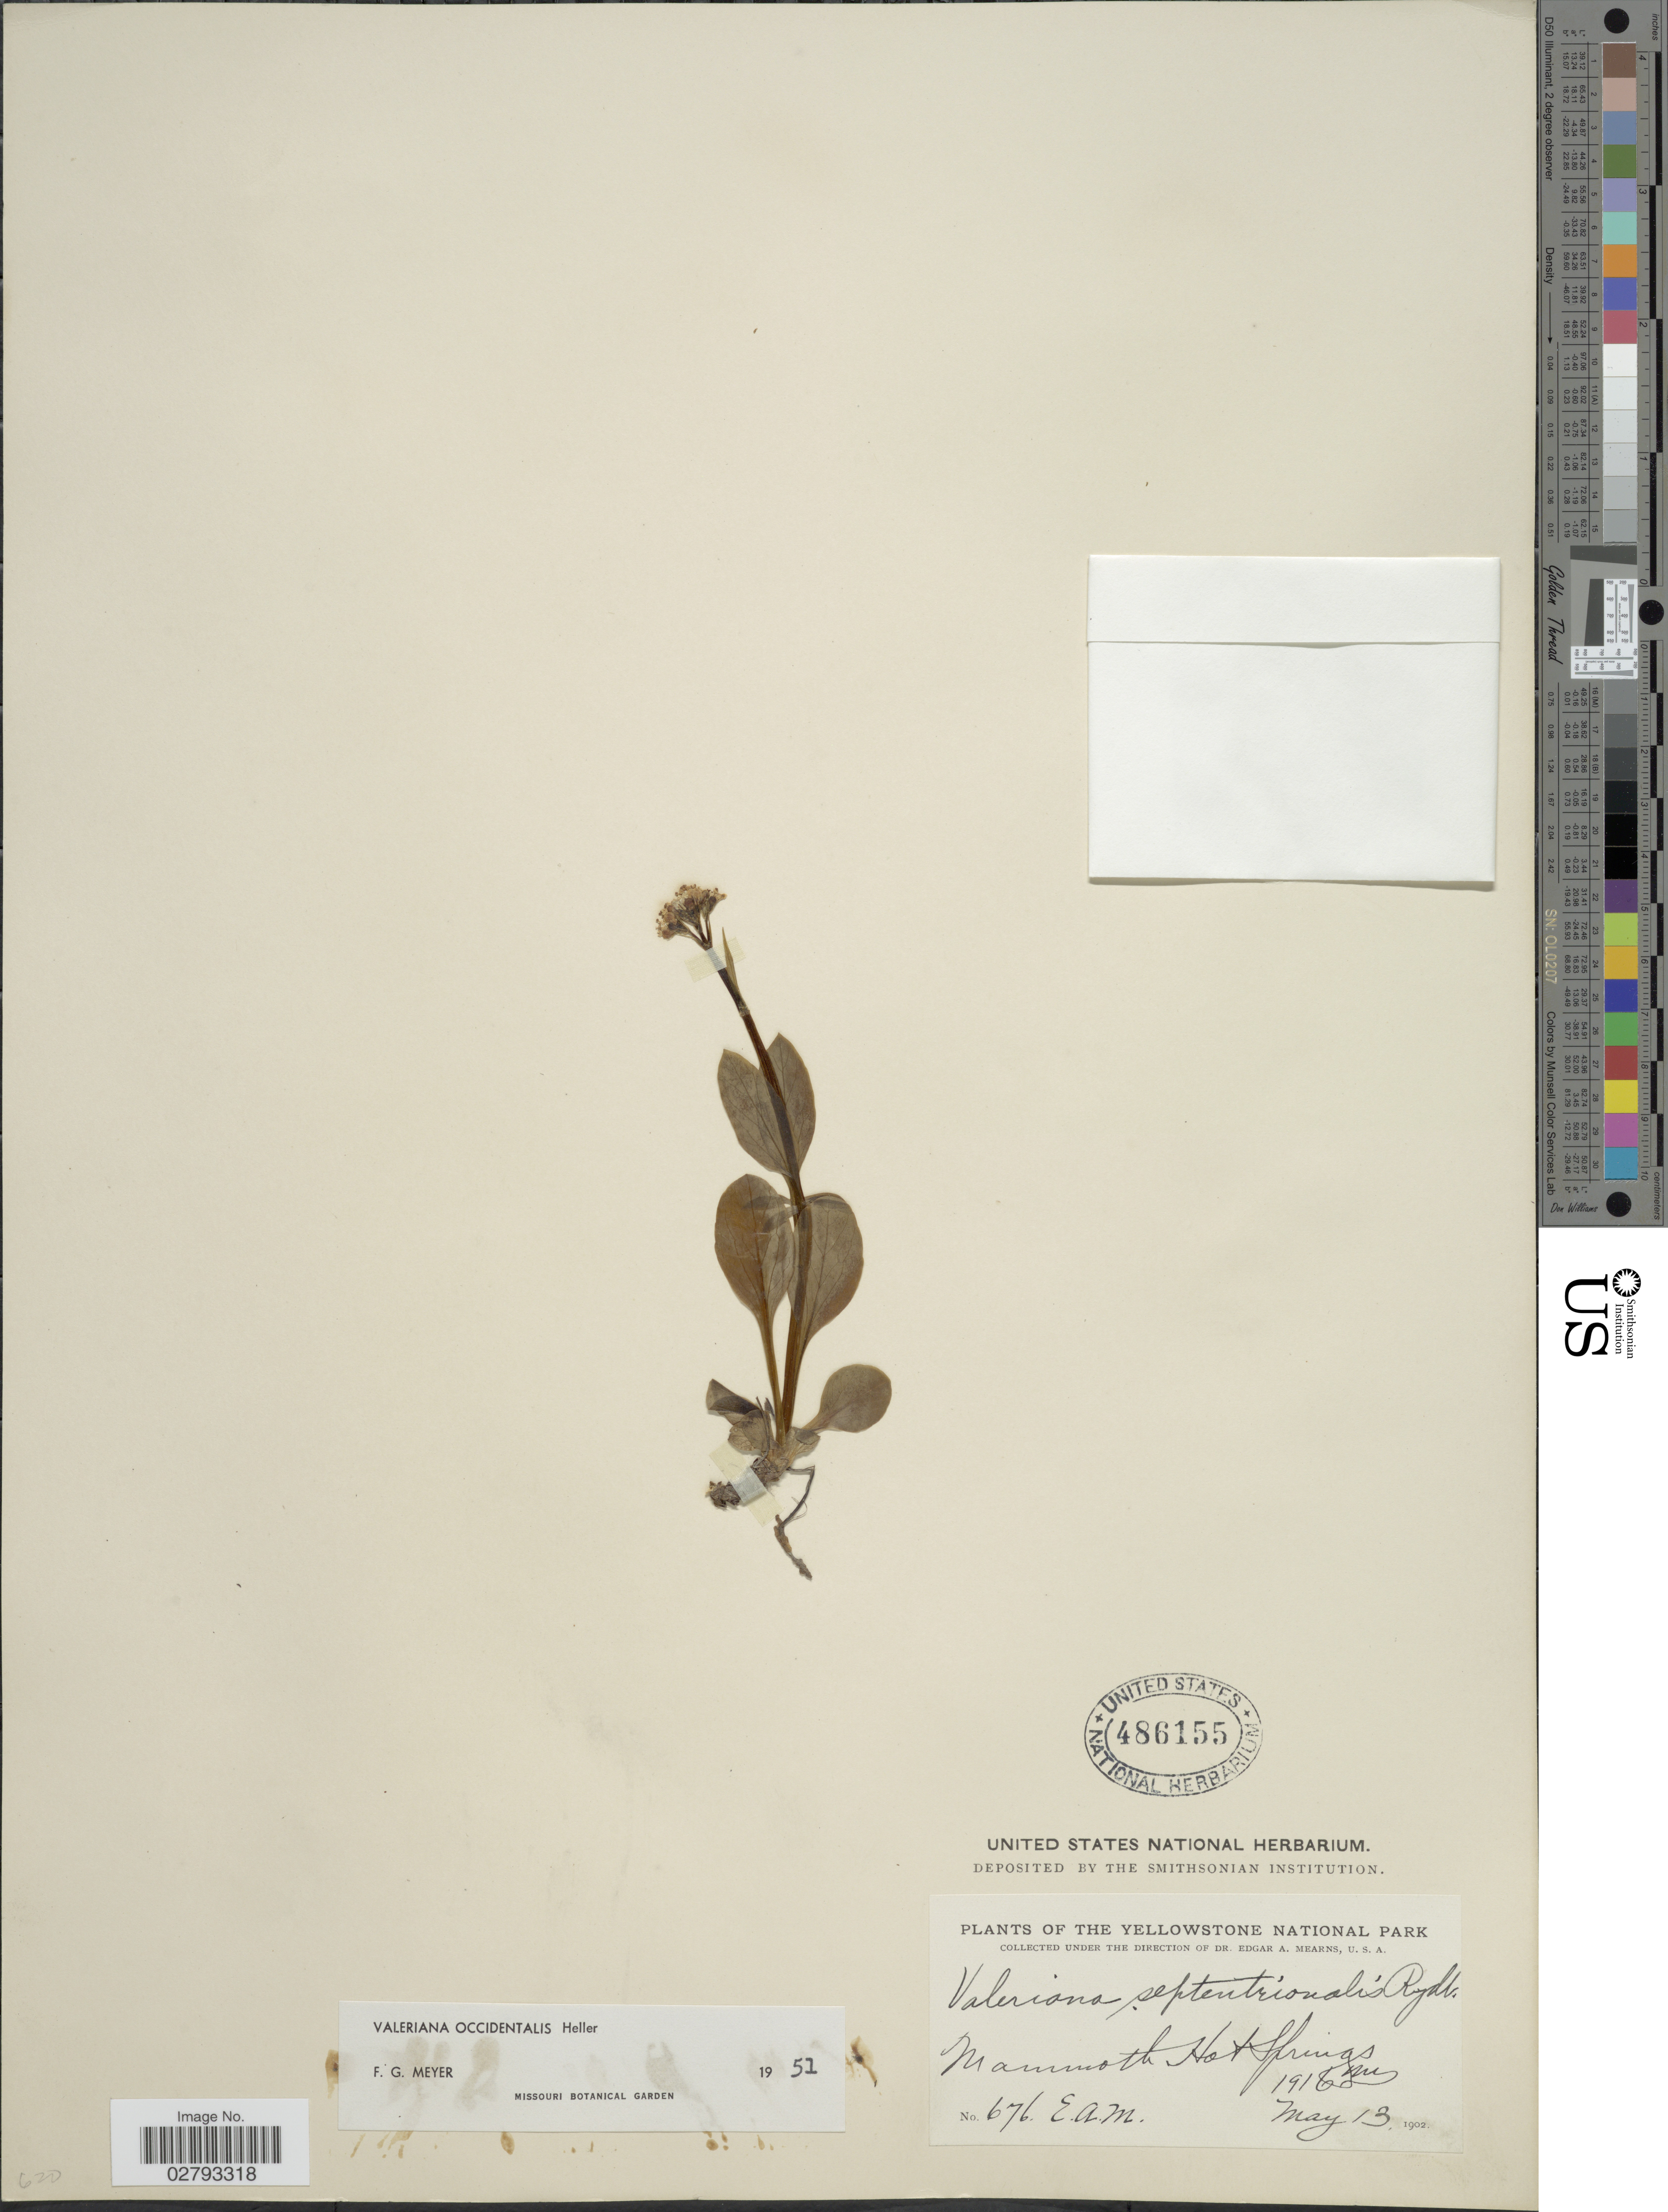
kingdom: Plantae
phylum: Tracheophyta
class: Magnoliopsida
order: Dipsacales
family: Caprifoliaceae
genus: Valeriana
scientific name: Valeriana occidentalis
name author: A. Heller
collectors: E. A. Mearns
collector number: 676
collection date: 1902-05-13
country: United States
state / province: Wyoming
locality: The Yellowstone National Park, Mammoth Hot Springs.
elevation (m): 1916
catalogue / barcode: US 186155